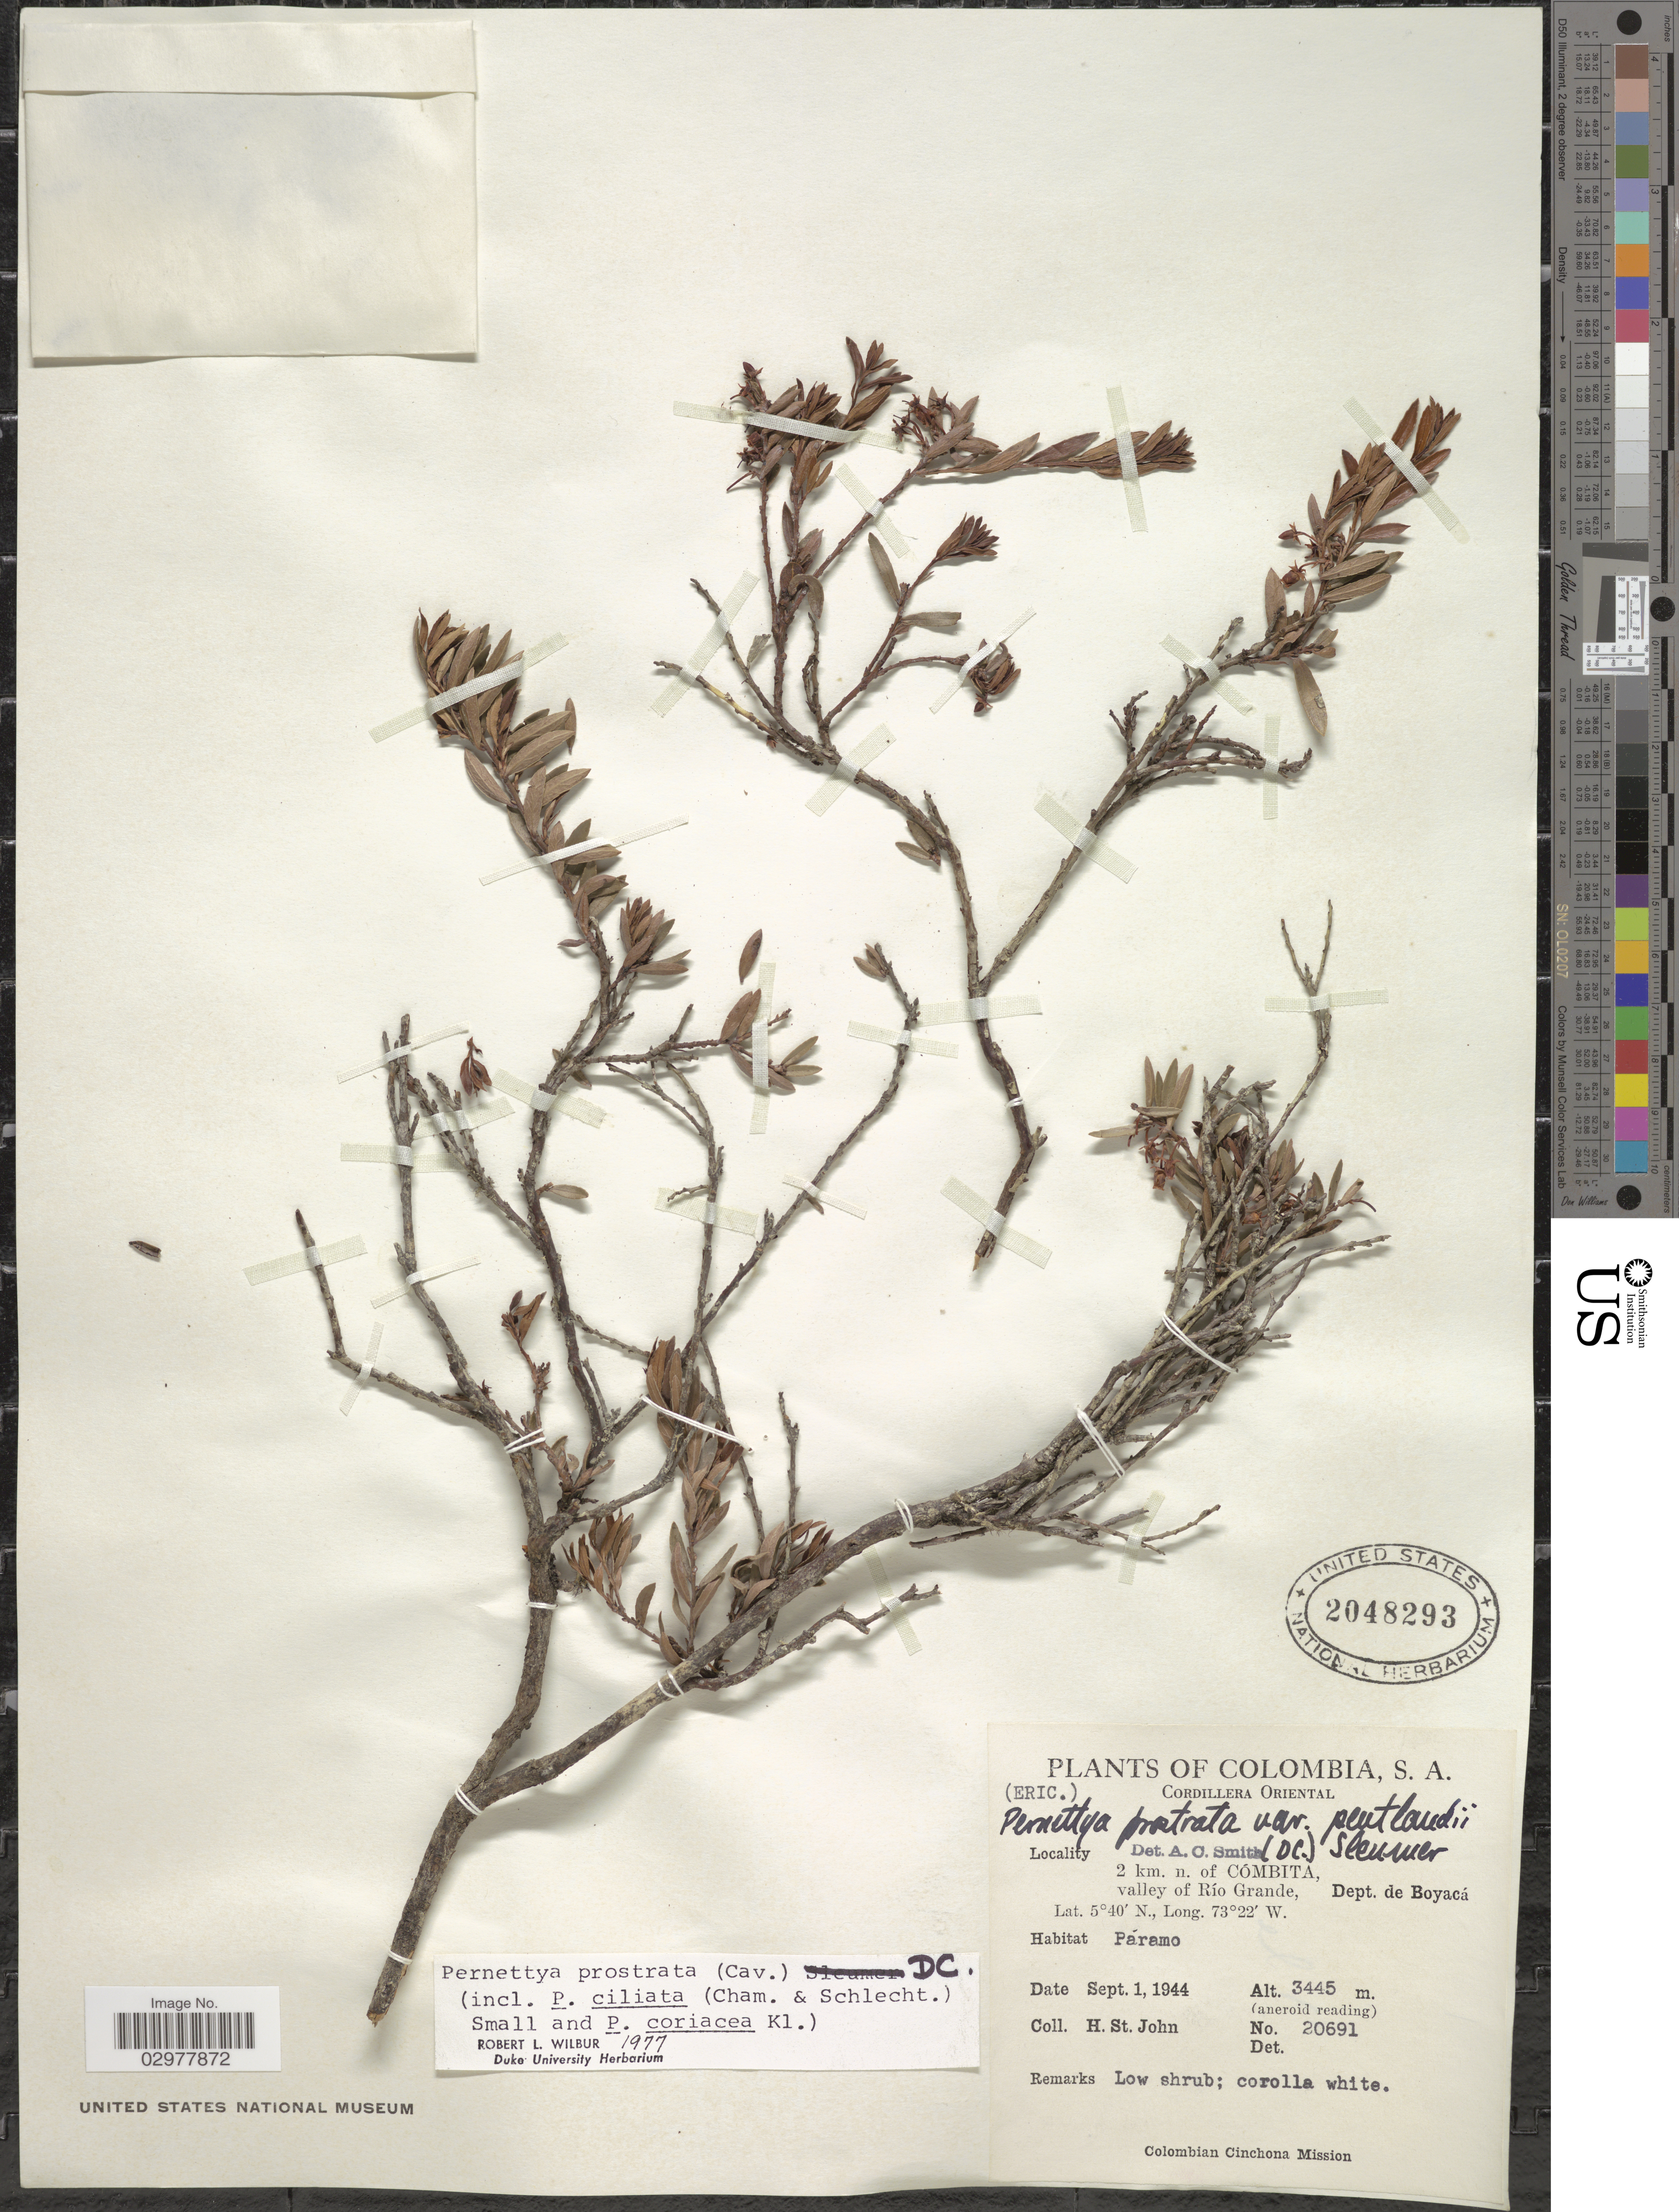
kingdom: Plantae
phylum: Tracheophyta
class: Magnoliopsida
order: Ericales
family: Ericaceae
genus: Pernettya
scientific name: Pernettya prostrata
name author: (Cav.) DC.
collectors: H. St. John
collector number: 20691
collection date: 1944-09-01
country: Colombia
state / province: Boyacá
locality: Cordillera Oriental. 2 km. n. of Cómbita, valley of Río Grande, Dept. de Boyacá.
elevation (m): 3445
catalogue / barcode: US 2048293